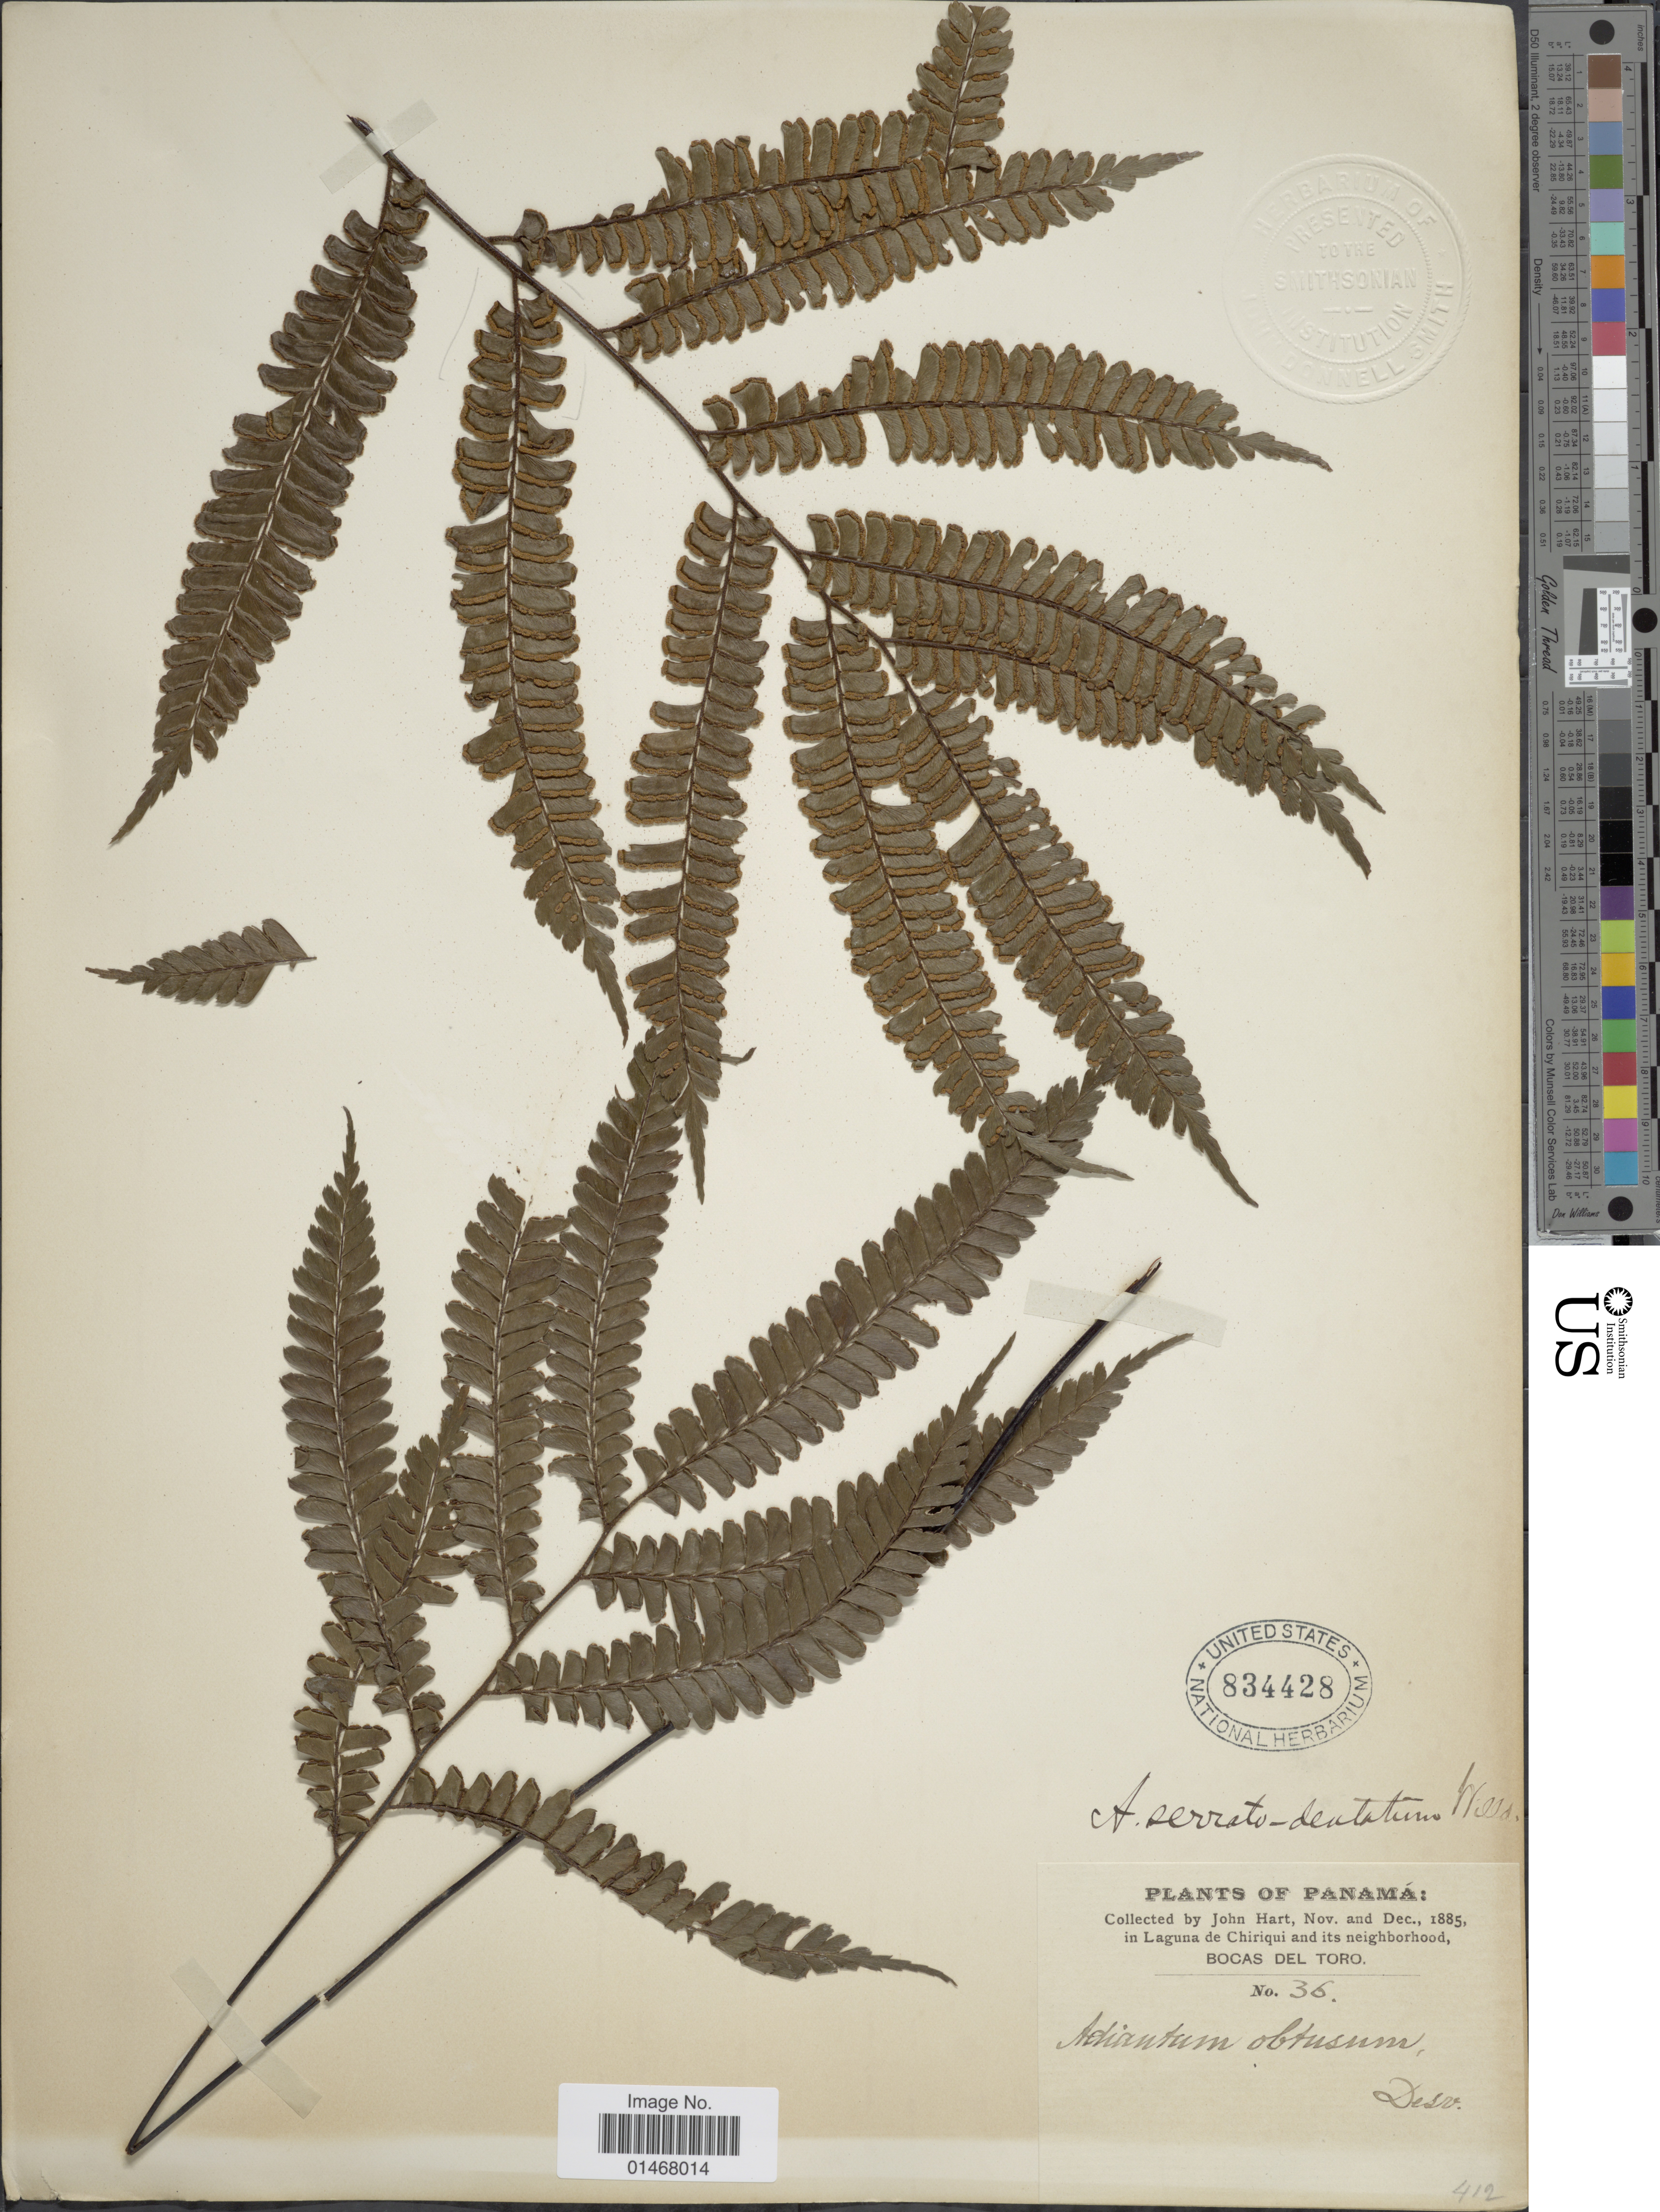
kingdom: Plantae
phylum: Tracheophyta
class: Polypodiopsida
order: Polypodiales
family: Pteridaceae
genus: Adiantum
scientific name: Adiantum serratodentatum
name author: Humb. & Bonpl. ex Willd.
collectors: J. H. Hart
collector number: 36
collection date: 1885-11/1885-12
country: Panama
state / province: Bocas del Toro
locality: In Laguna de Chiriqui and its neighborhood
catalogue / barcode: US 834428